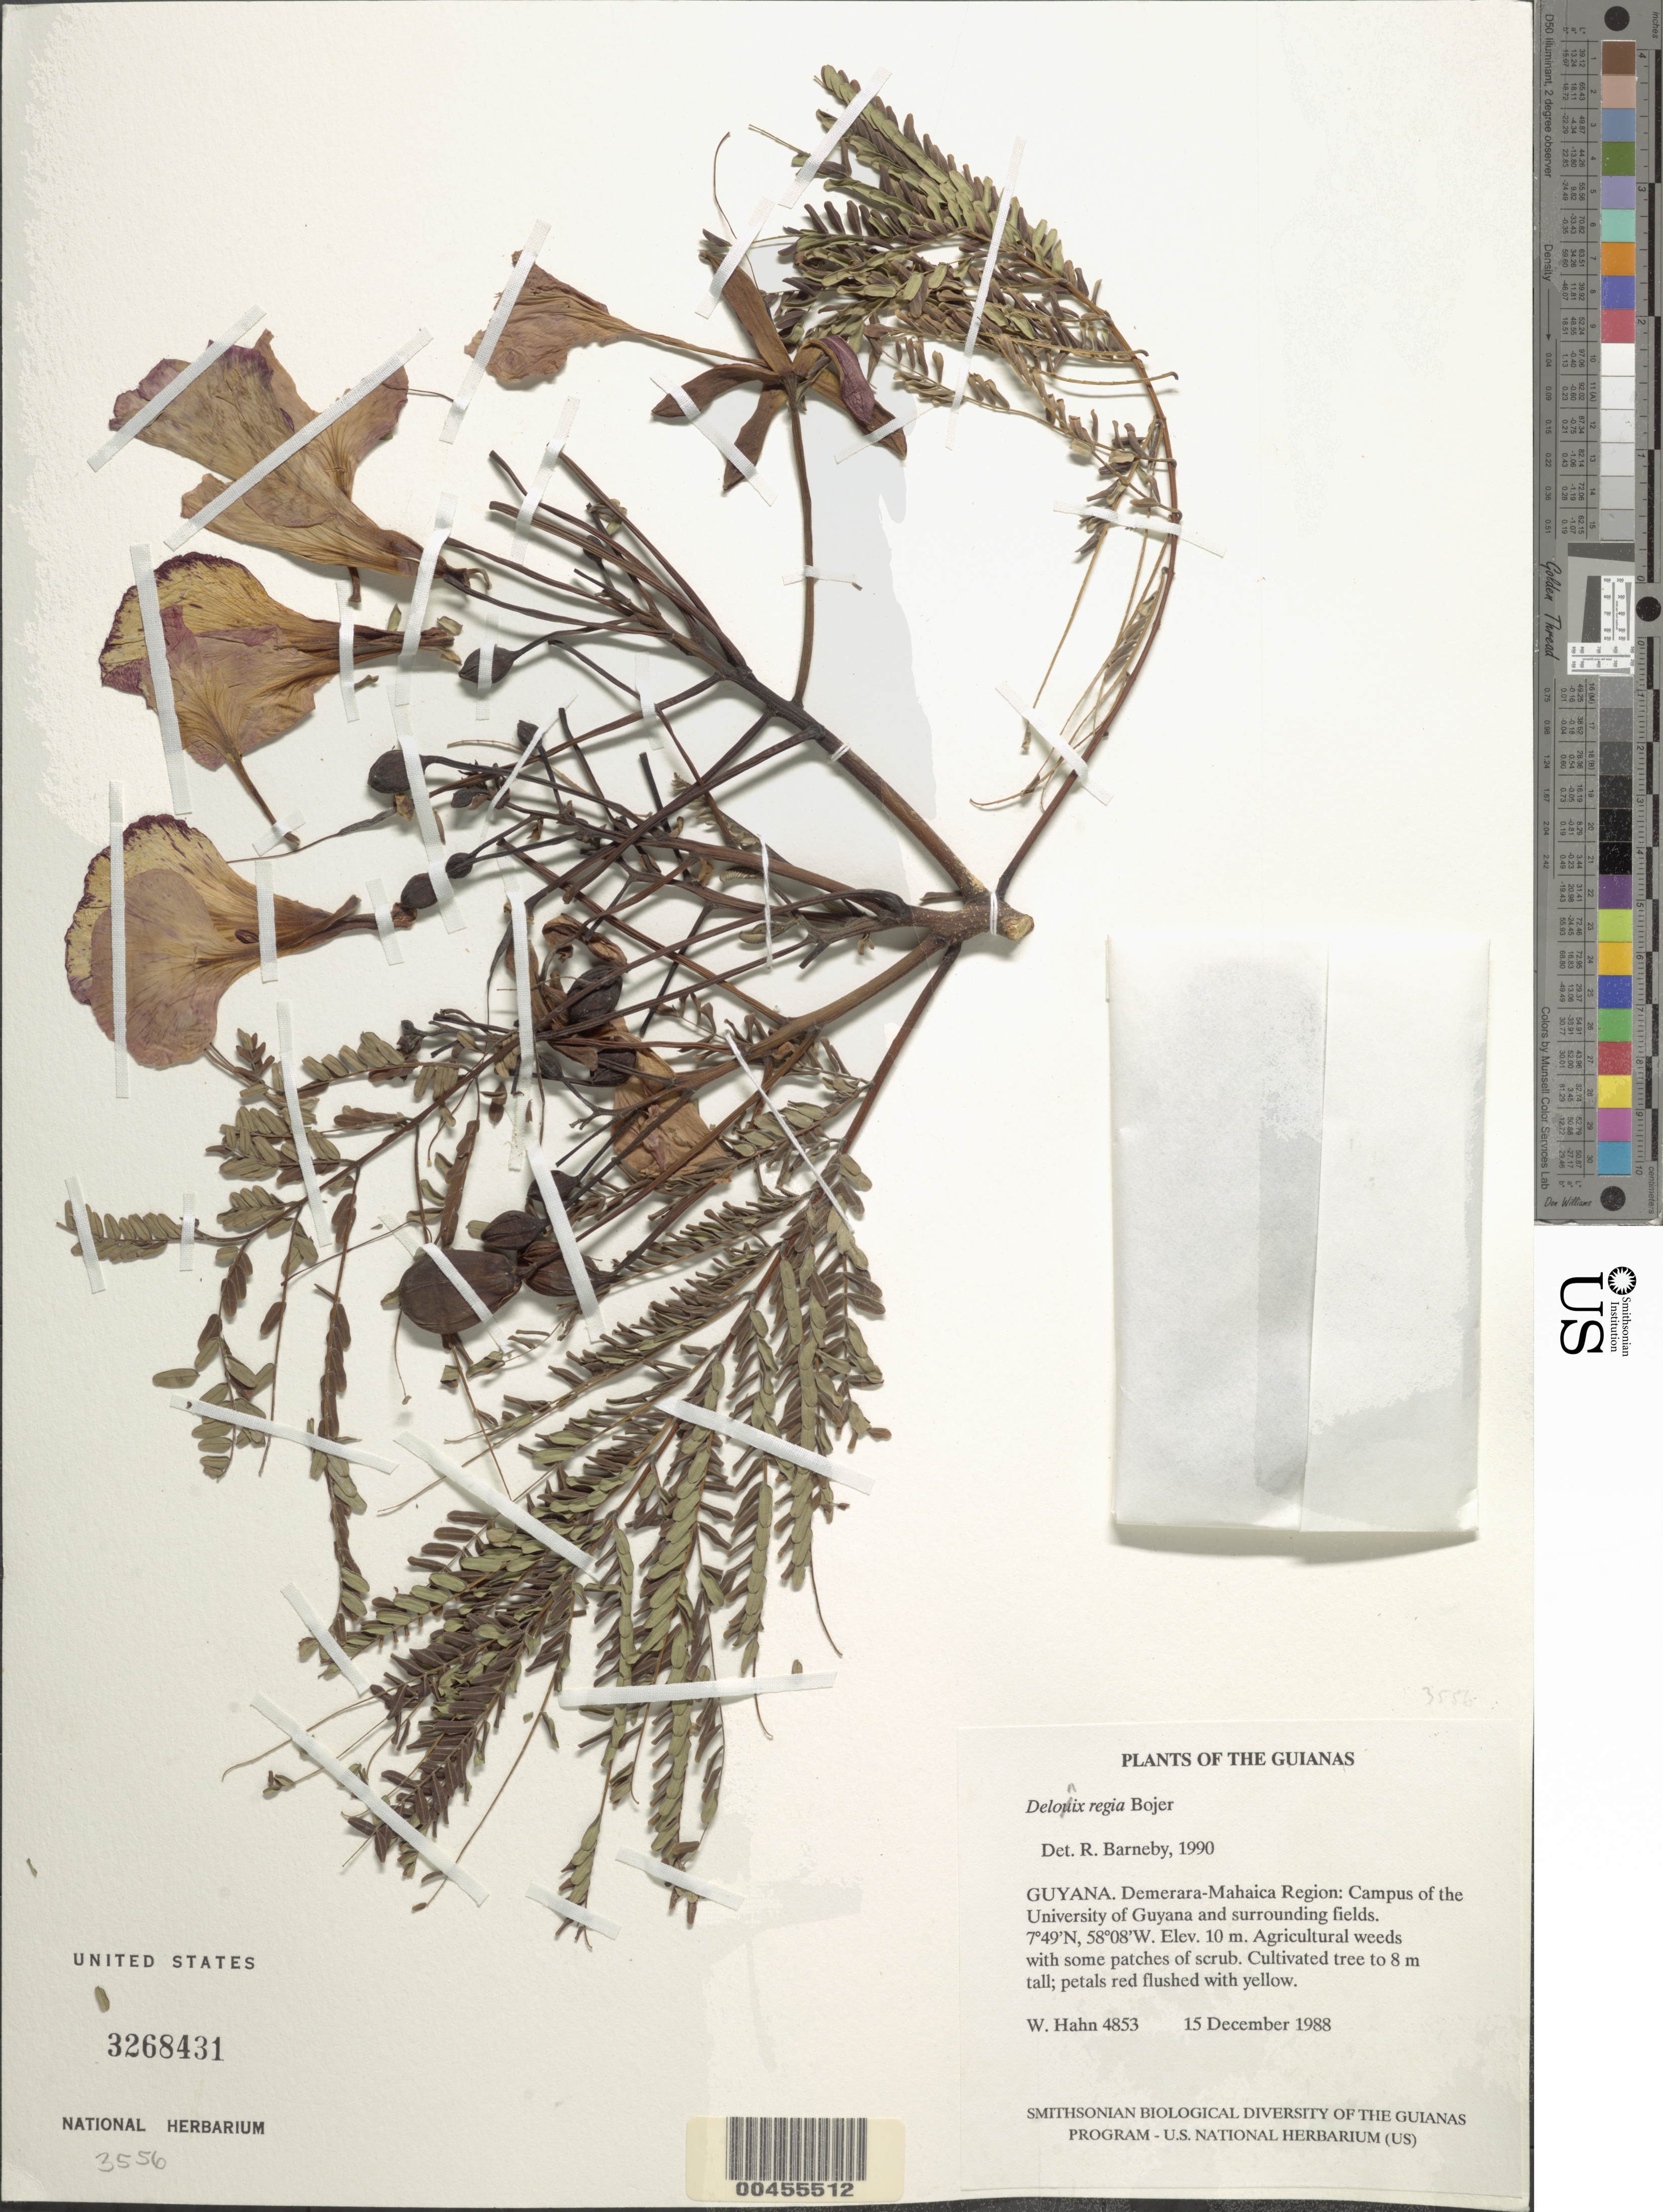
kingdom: Plantae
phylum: Tracheophyta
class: Magnoliopsida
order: Fabales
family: Fabaceae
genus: Delonix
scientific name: Delonix regia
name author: (Bojer ex Hook.) Raf.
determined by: Barneby, Rupert C., (NY)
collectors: W. Hahn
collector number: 4853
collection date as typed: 15 December 1988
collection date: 1988-12-15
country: Guyana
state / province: Demerara-Mahaica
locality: Campus of the University of Guyana and surrounding fields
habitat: Agricultural weeds with some patches of scrub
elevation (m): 10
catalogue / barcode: US 3268431